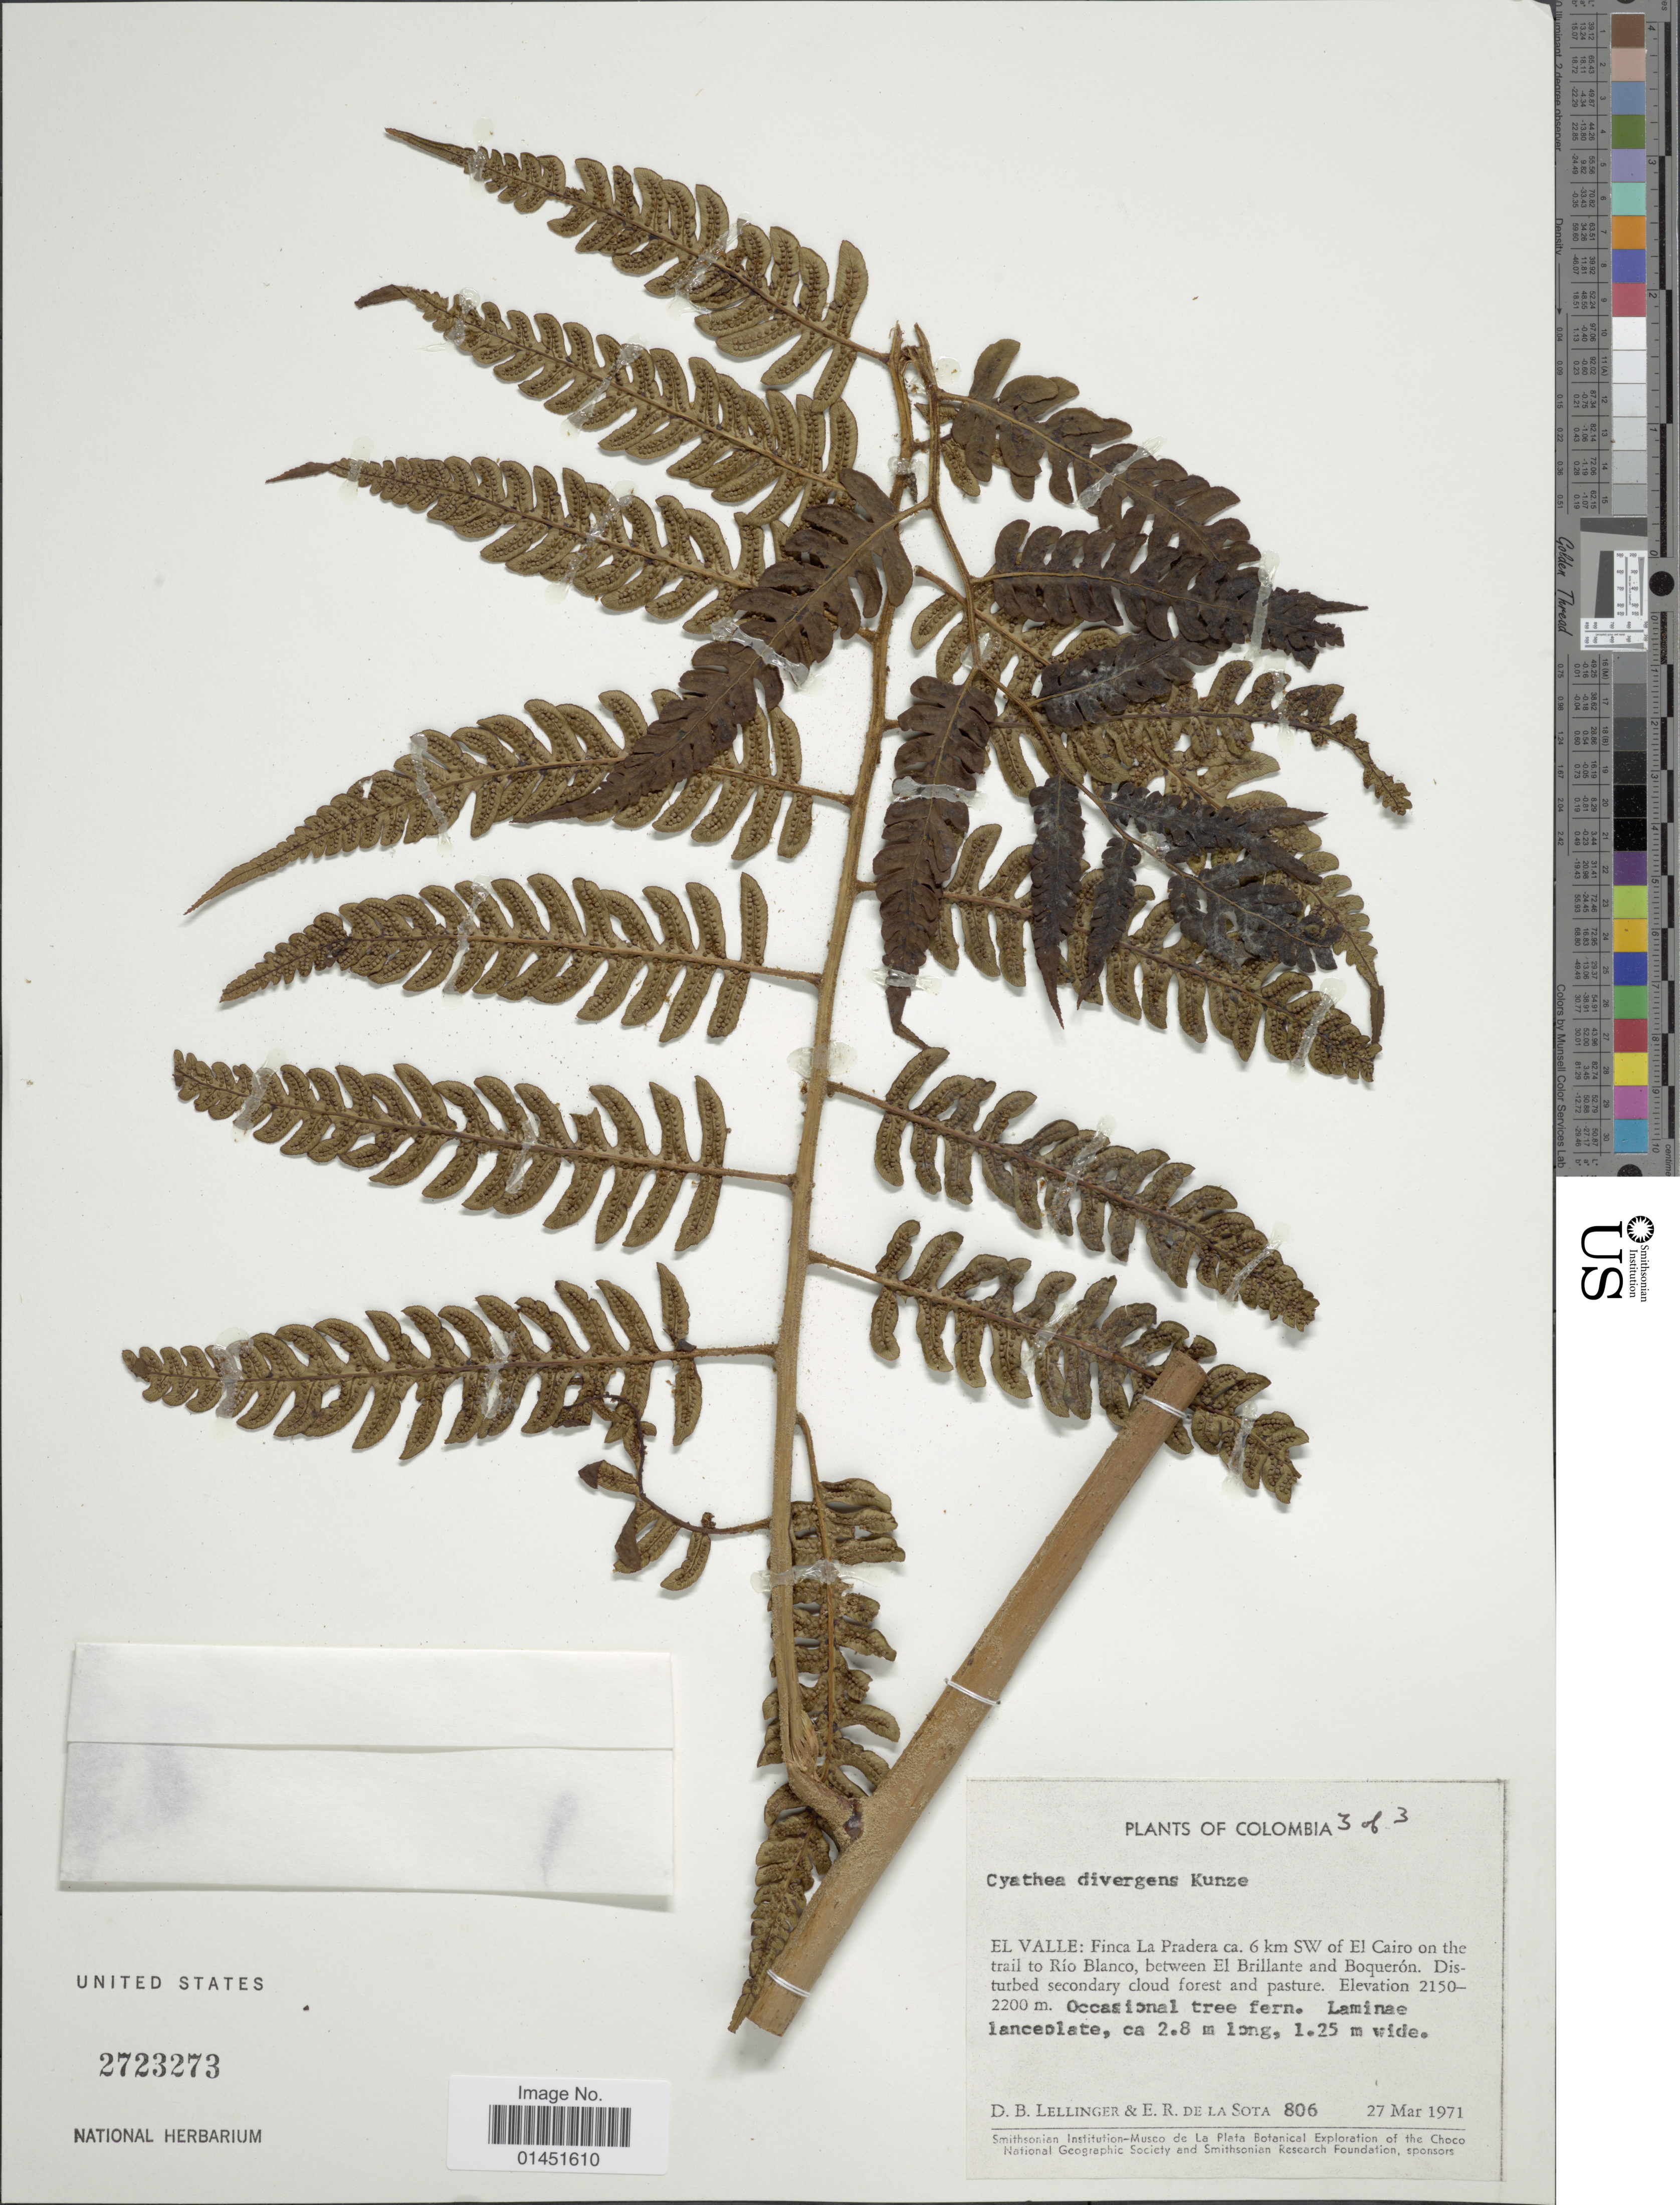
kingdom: Plantae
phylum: Tracheophyta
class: Polypodiopsida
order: Cyatheales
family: Cyatheaceae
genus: Cyathea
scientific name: Cyathea divergens var. divergens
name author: Kunze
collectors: D. B. Lellinger & E. R. de la Sota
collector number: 806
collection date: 1971-03-27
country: Colombia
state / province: Valle del Cauca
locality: El Valle: Finca La Pradera ca. 6 km SW of El Cairo on the trail to Rio Blanco between El Brillante and Boqueron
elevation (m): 2150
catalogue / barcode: US 2723273